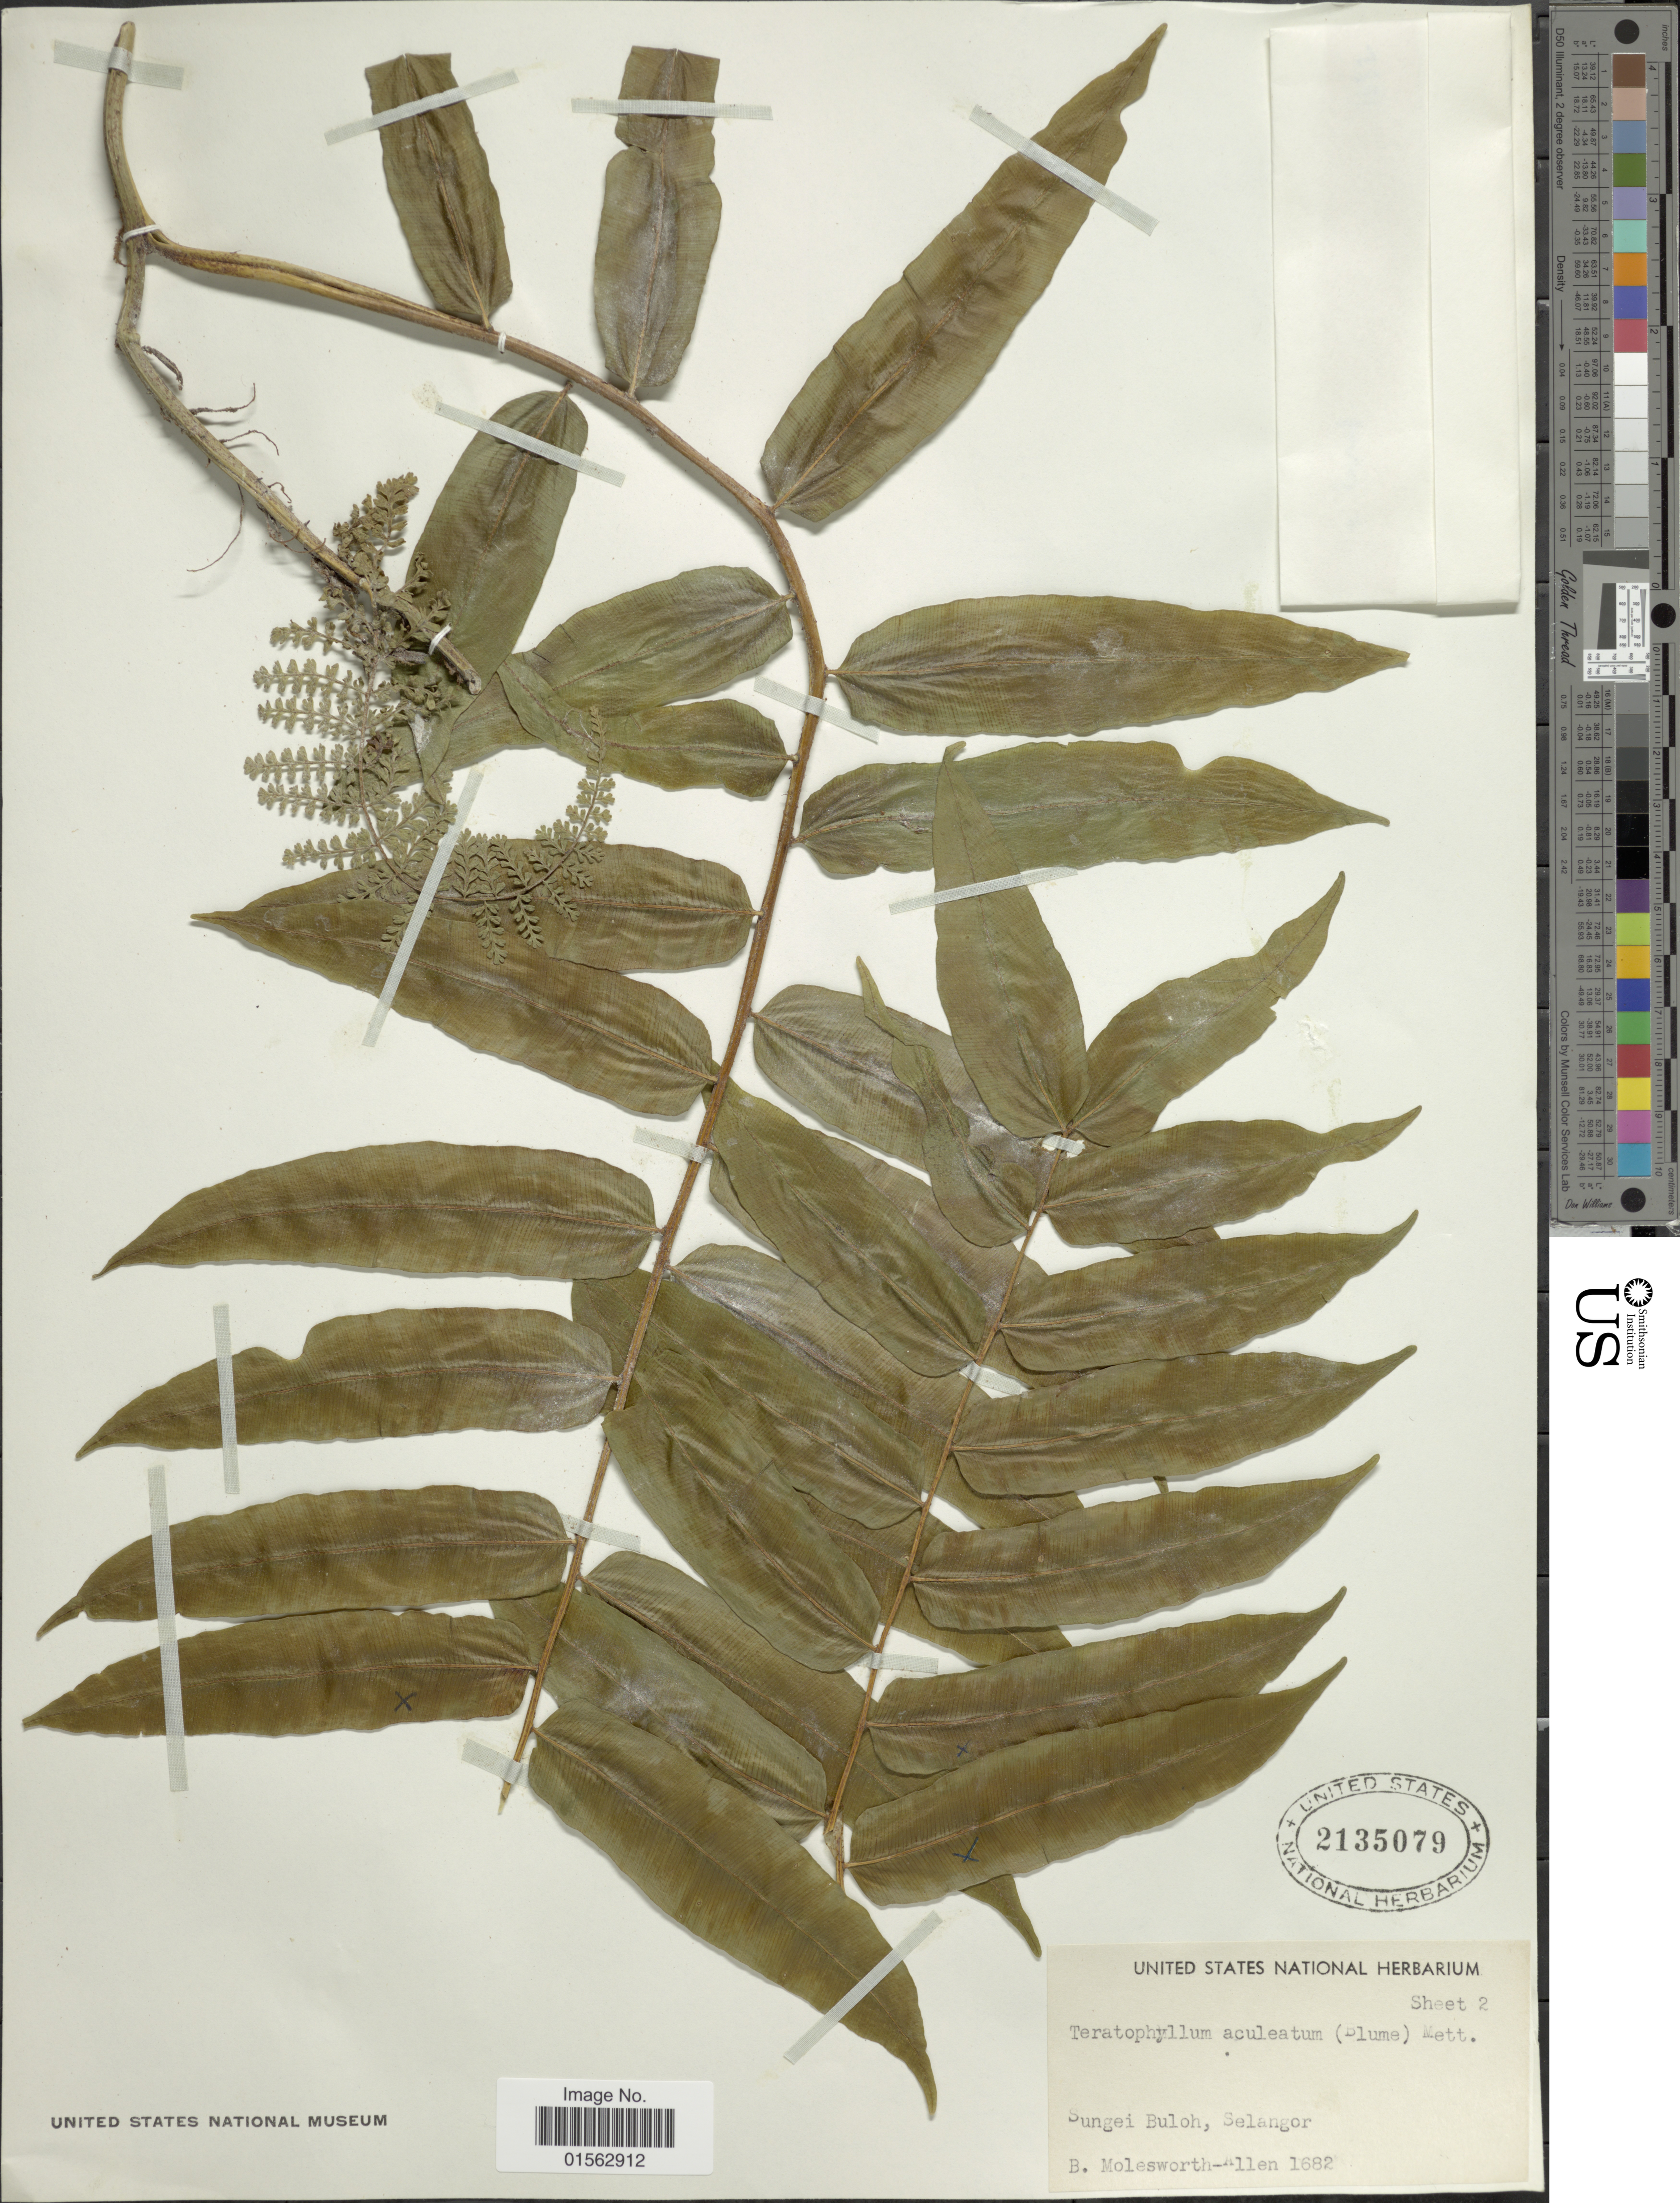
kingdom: Plantae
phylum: Tracheophyta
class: Polypodiopsida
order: Polypodiales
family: Dryopteridaceae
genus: Teratophyllum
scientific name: Teratophyllum aculeatum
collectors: B. E. G. Molesworth-Allen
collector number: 1682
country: Malaysia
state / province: Selangor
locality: Sungei Buloh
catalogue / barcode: US 2135079